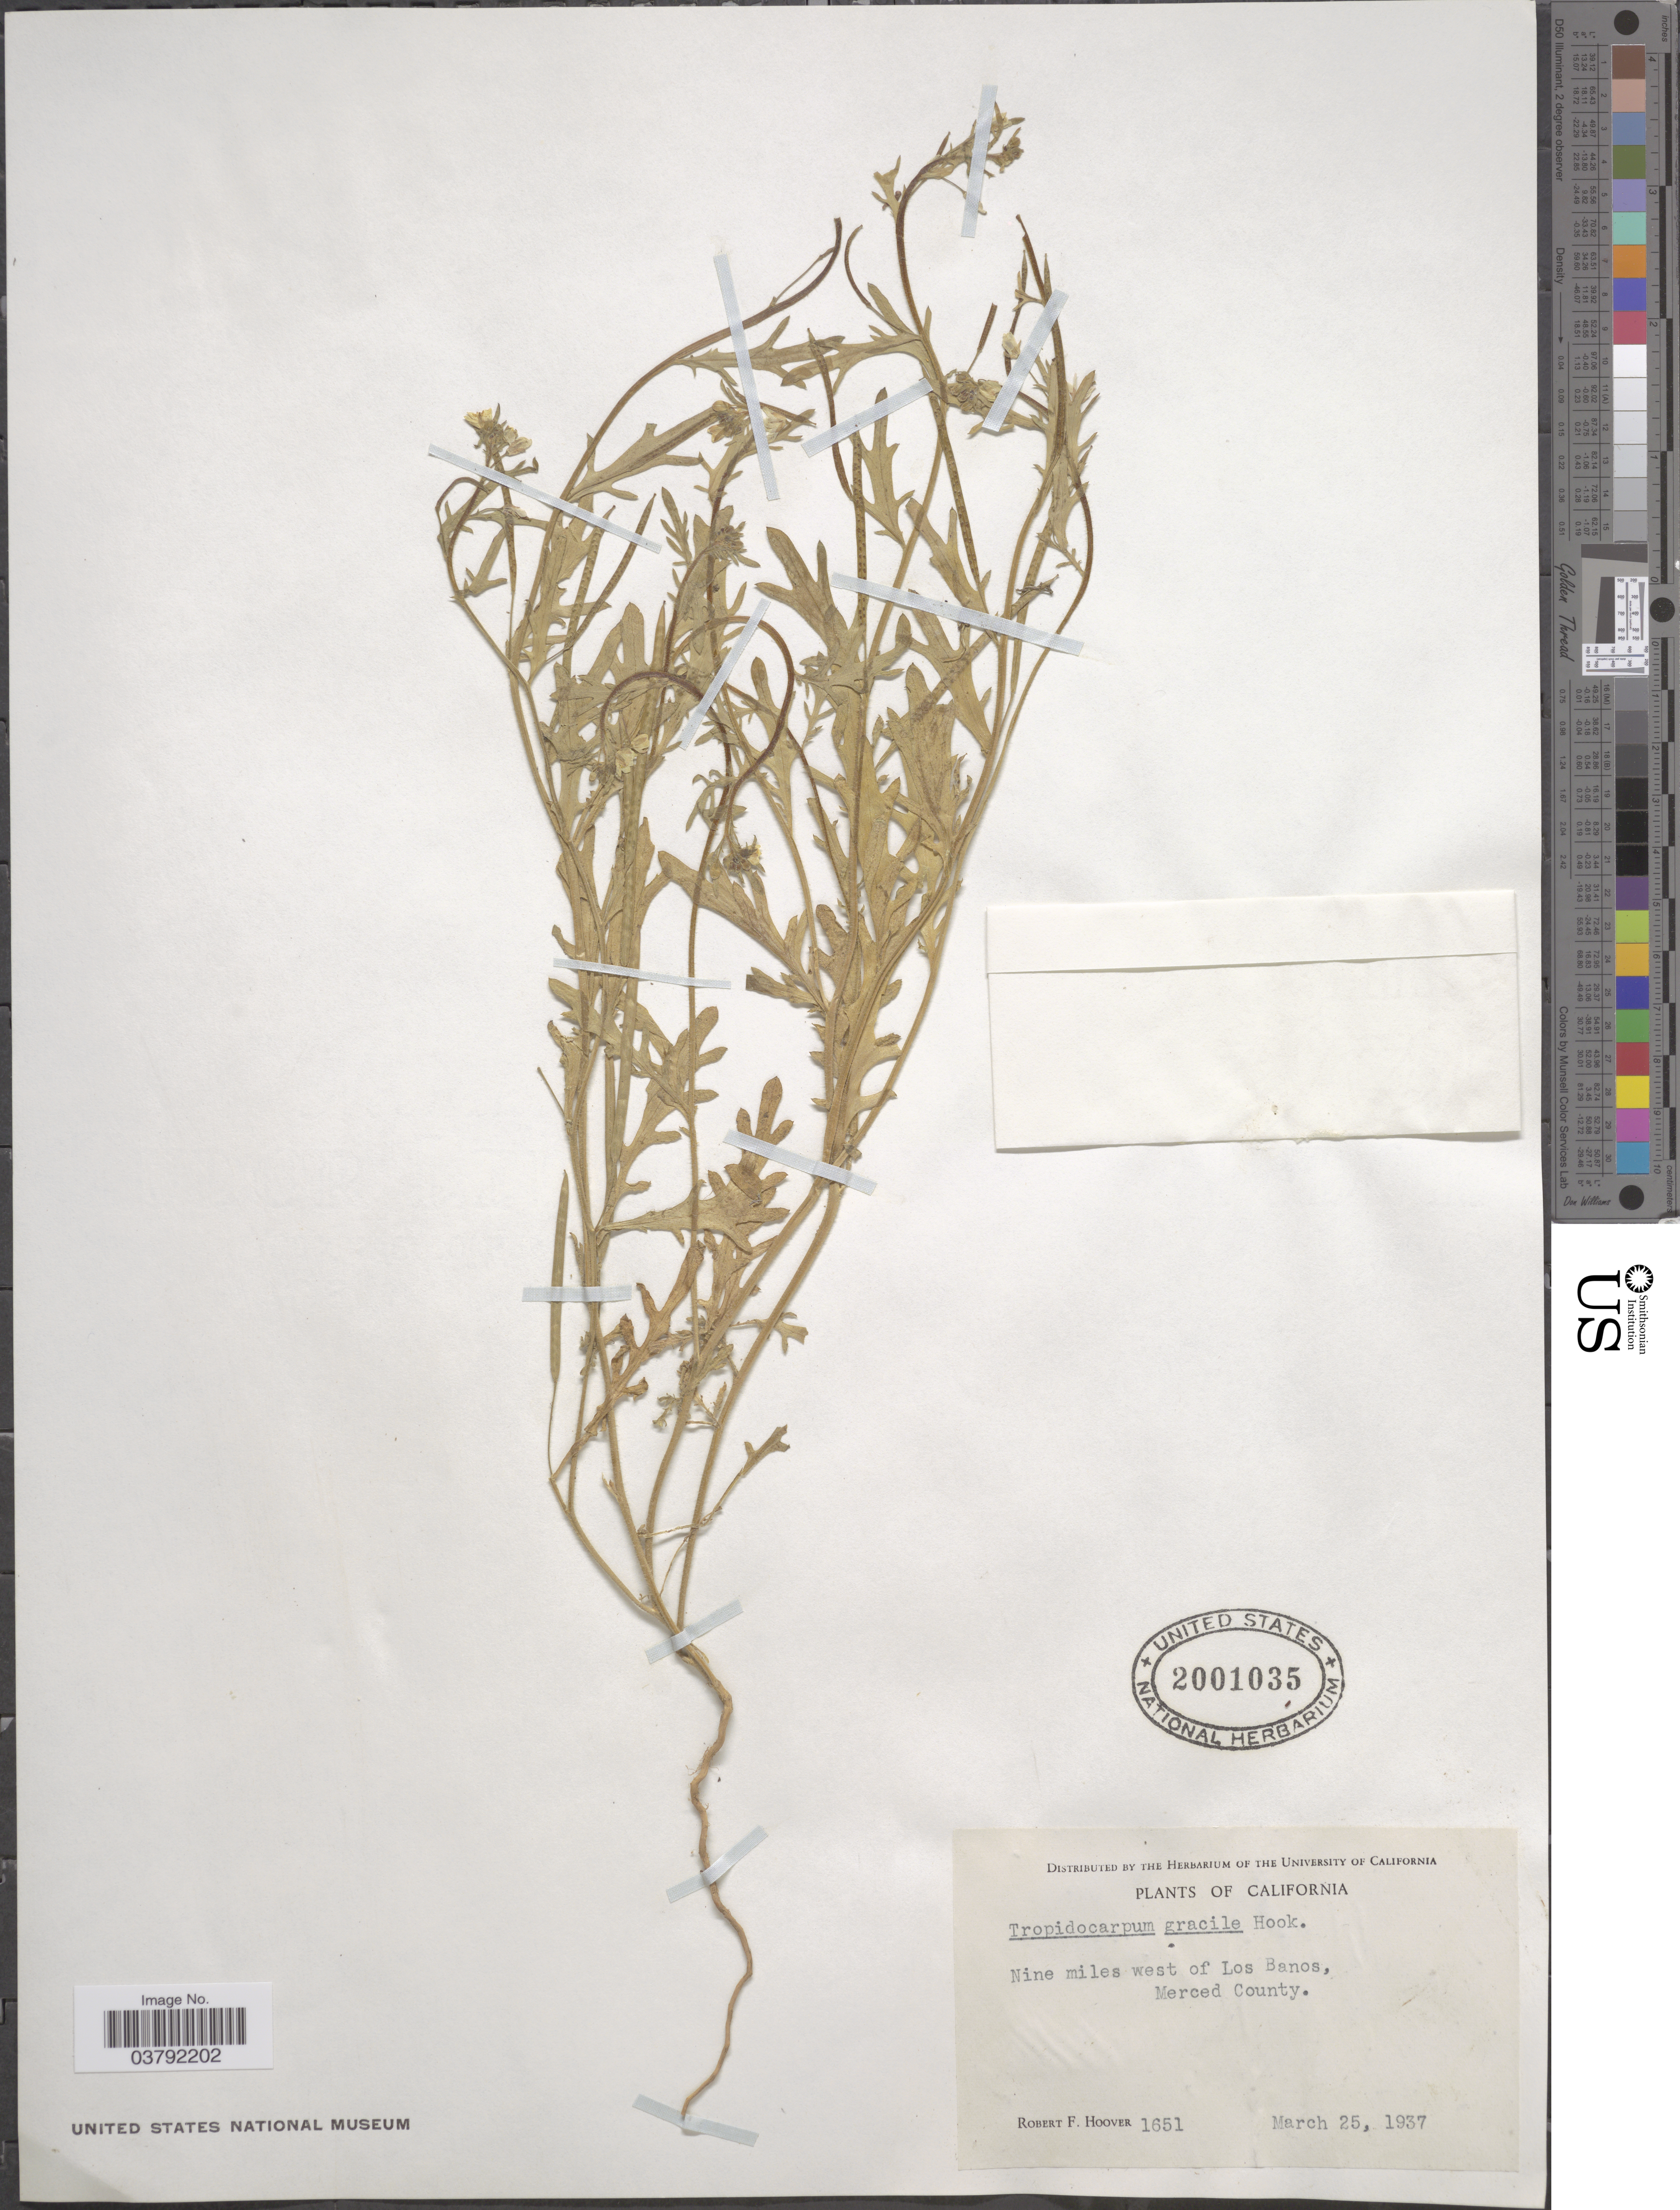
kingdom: Plantae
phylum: Tracheophyta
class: Magnoliopsida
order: Brassicales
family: Brassicaceae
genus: Tropidocarpum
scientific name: Tropidocarpum gracile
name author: Hook.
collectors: R. F. Hoover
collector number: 1651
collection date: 1937-03-25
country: United States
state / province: California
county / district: Merced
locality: Nine miles west of Los Banos, Merced County.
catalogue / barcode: US 2001035